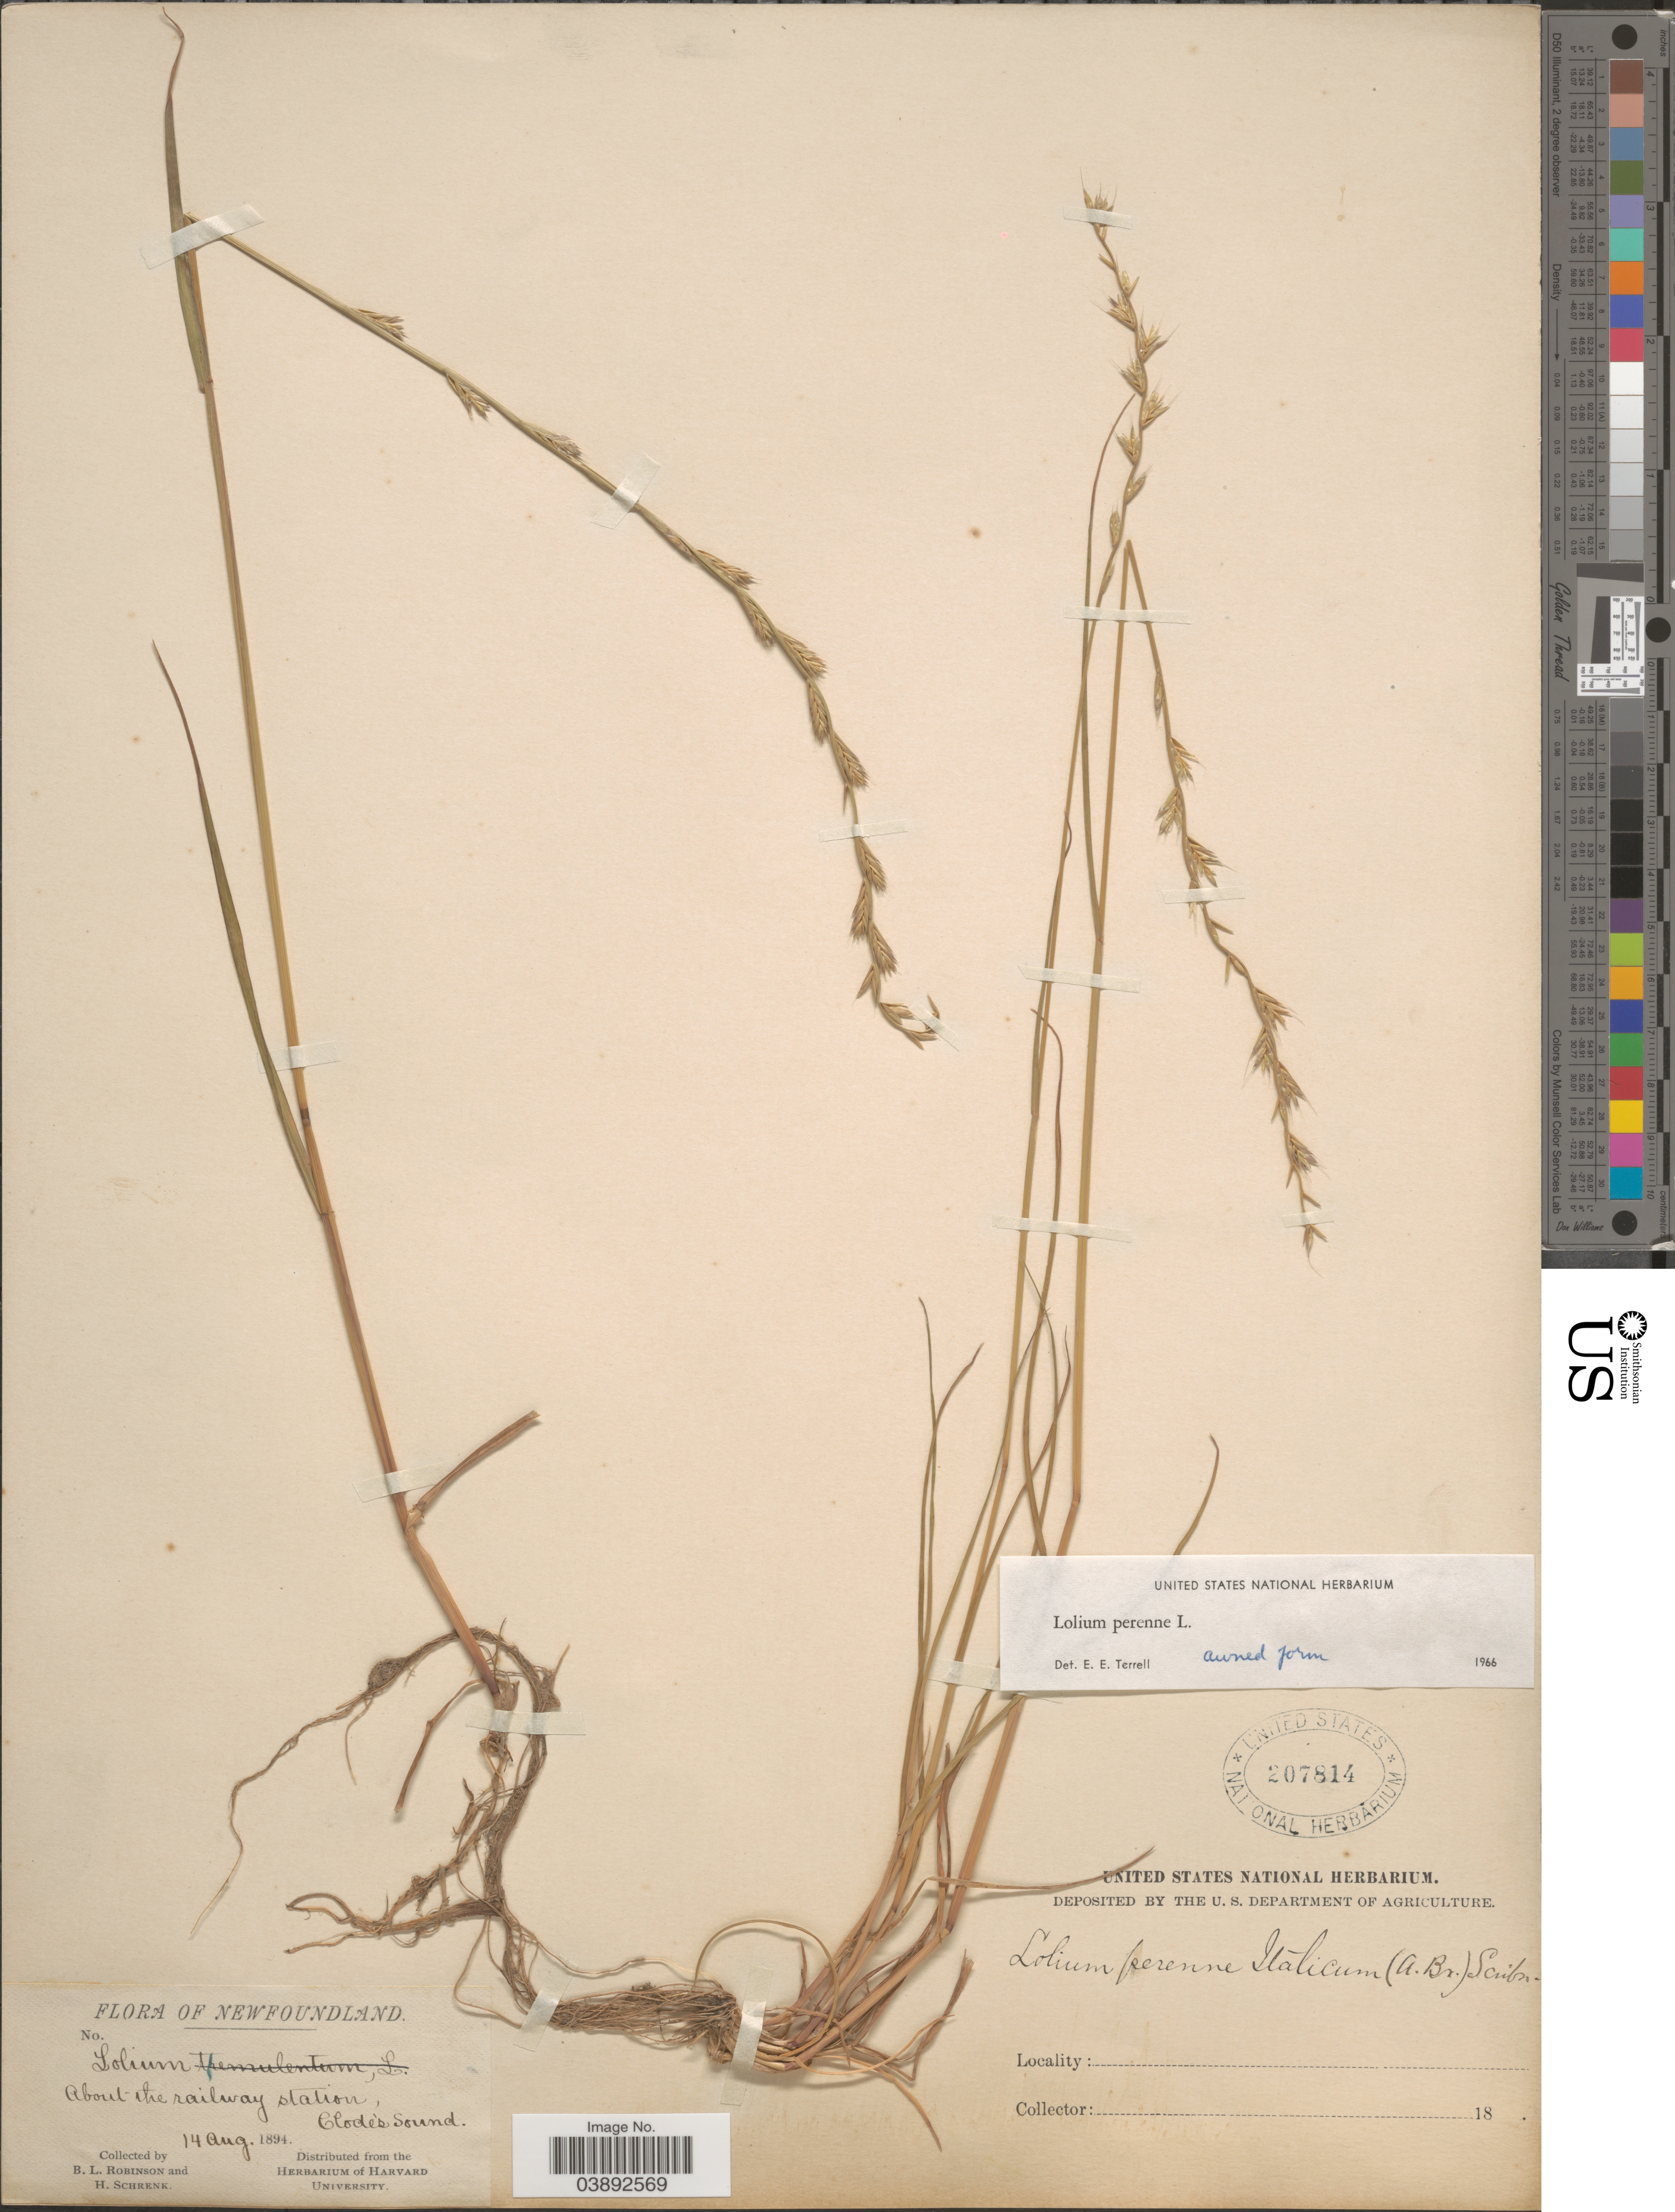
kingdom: Plantae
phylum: Tracheophyta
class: Liliopsida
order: Poales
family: Poaceae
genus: Lolium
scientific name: Lolium perenne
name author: L.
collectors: B. L. Robinson & H. Schrenk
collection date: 1894-08-14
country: Canada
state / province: Newfoundland and Labrador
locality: About the railway station, Clode's Sound.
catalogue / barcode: US 207814